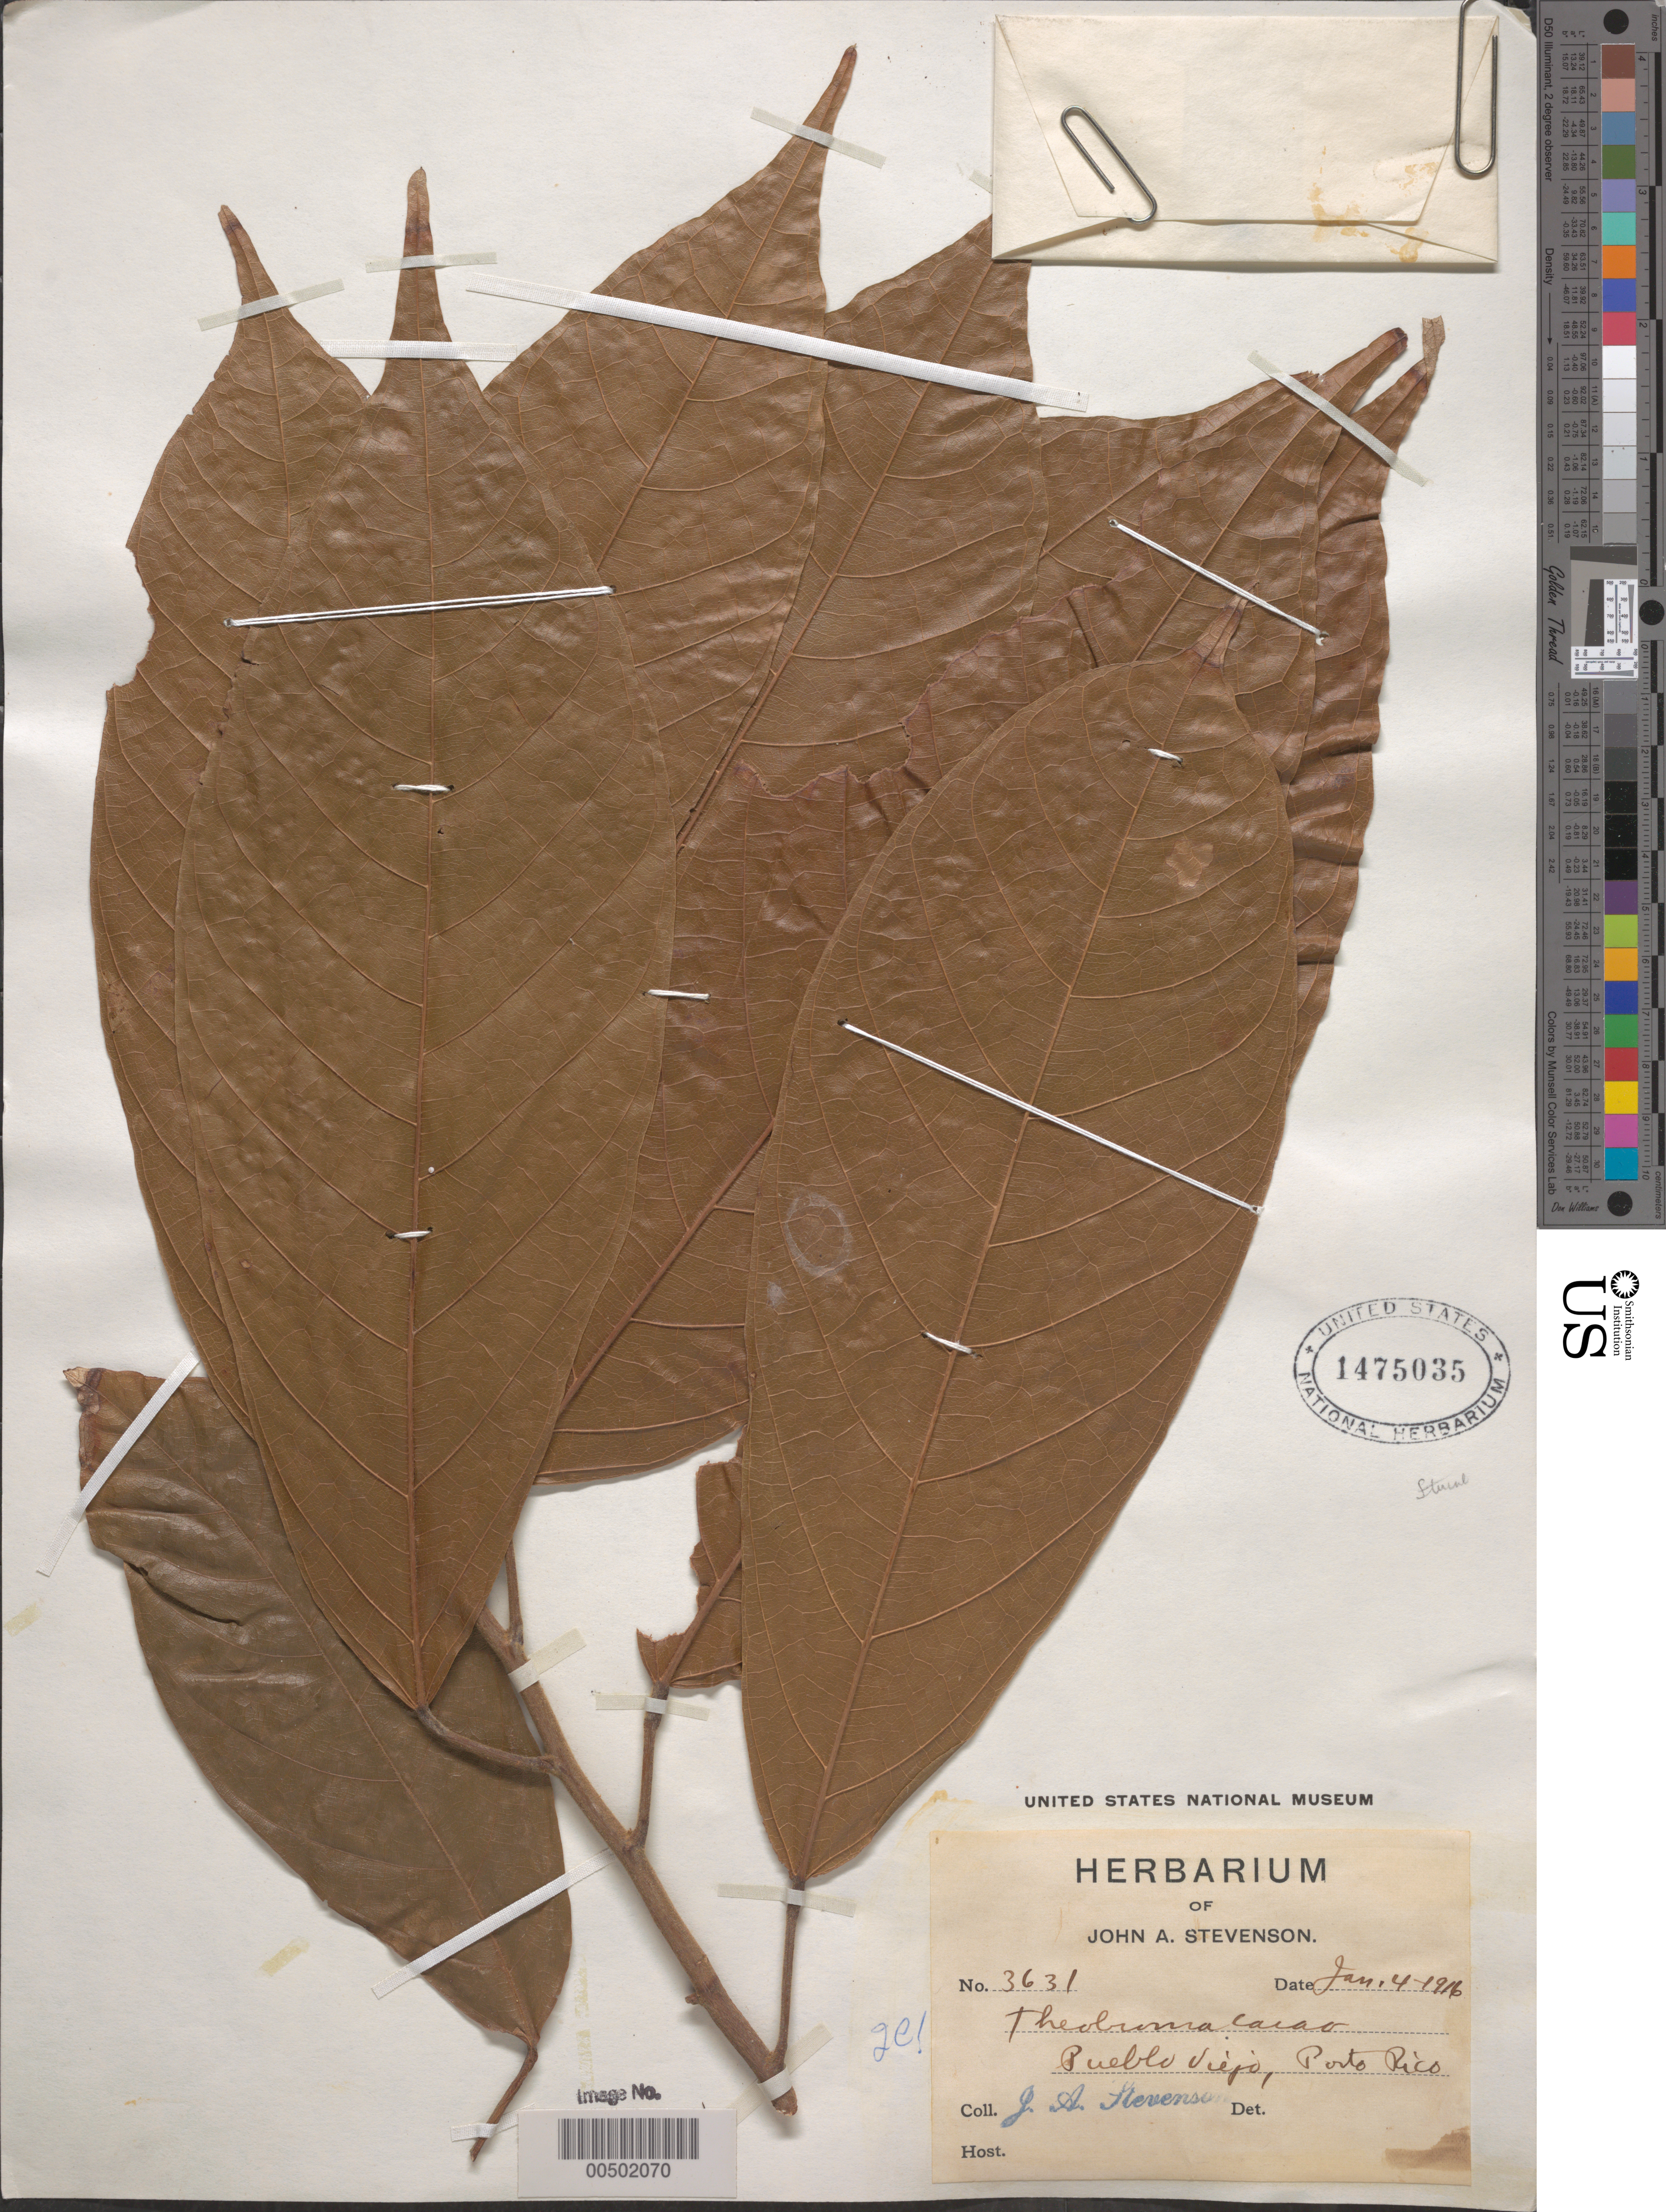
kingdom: Plantae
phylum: Tracheophyta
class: Magnoliopsida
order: Malvales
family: Malvaceae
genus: Theobroma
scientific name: Theobroma cacao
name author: L.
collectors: J. Stevenson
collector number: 3631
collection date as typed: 04 Jan 1916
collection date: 1916-01-04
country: Puerto Rico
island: Greater Antilles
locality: Puerto Viejo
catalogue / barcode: US 1475035